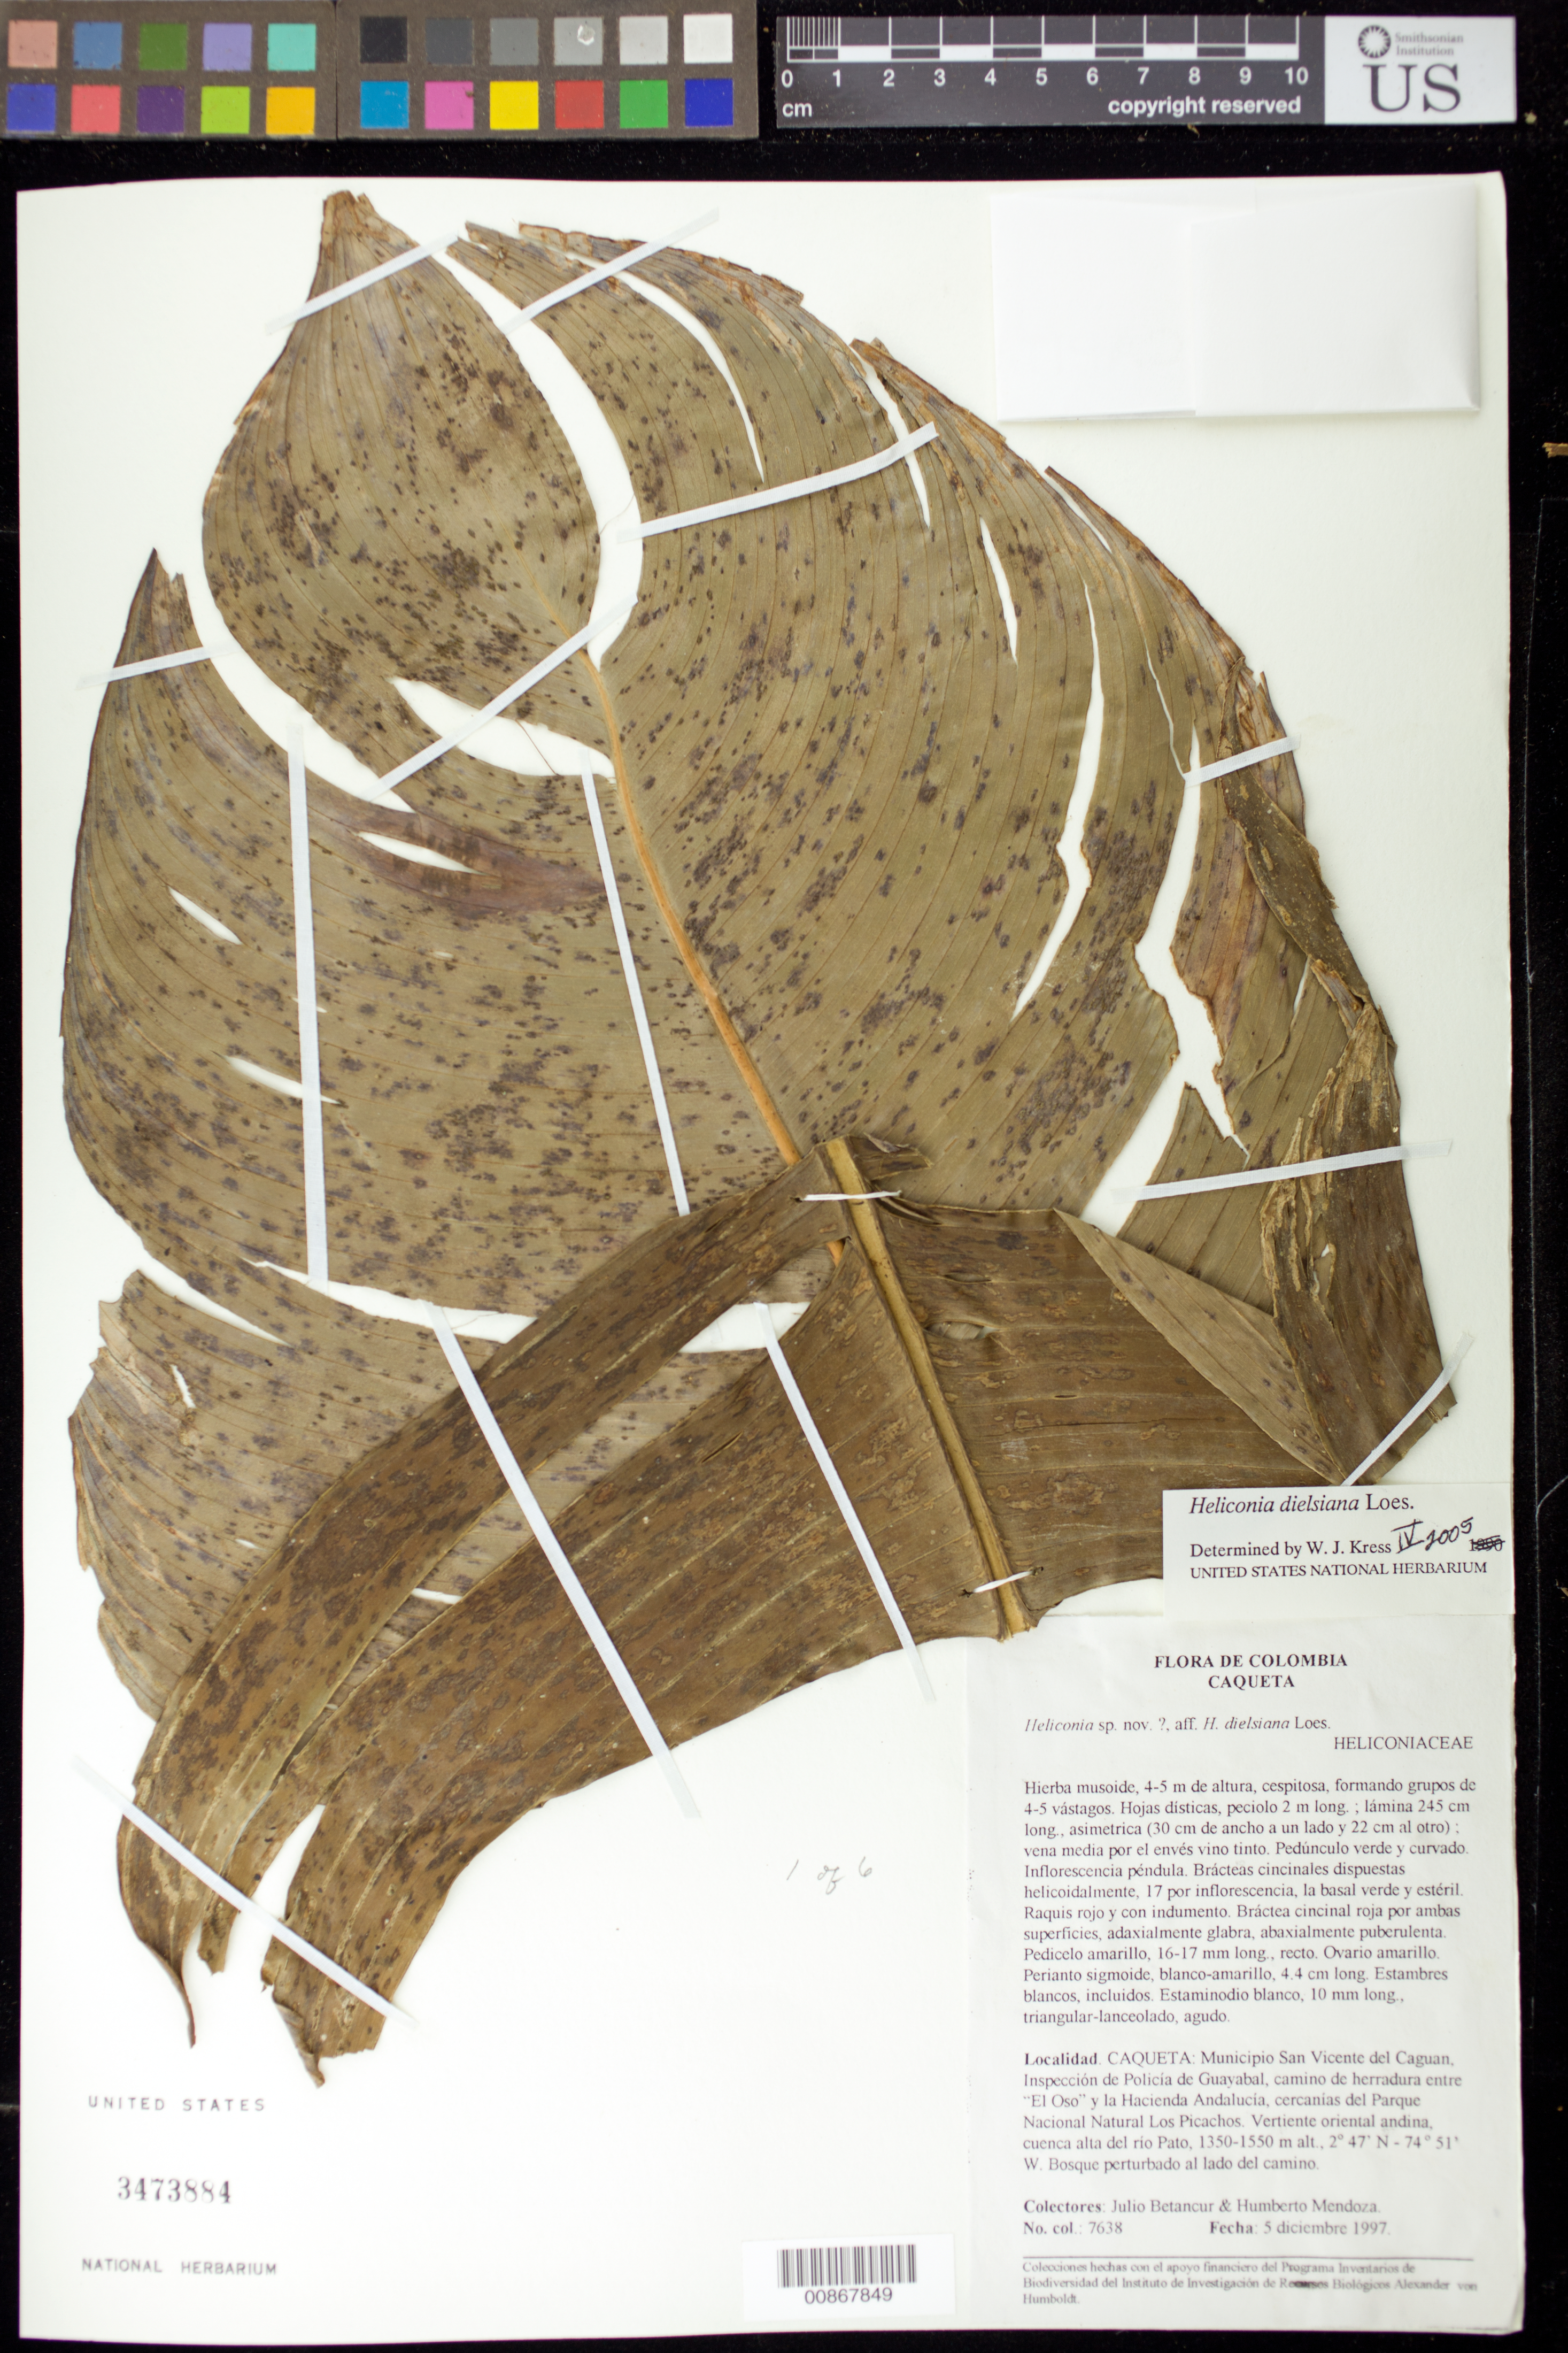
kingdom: Plantae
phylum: Tracheophyta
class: Liliopsida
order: Zingiberales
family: Heliconiaceae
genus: Heliconia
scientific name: Heliconia densiflora 'Fireflash'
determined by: Kress, W. J., (US), Smithsonian Institution - National Museum of Natural History (UNITED STATES)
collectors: J. C. Betancur & H. Mendoza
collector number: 7638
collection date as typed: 05 Dec 1997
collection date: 1997-12-05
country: Colombia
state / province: Caquetá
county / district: San Vicente del Caguan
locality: Inspeccion de Policia de Guayabal, camino de herradura entre "El Oso" y la Hacienda Andalusia, cercanias del Pargue Nacional Natural Los Picachos. Vertiento oriental andina,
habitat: Bosque perturbado lado del camino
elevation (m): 1350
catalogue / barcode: US 3473884